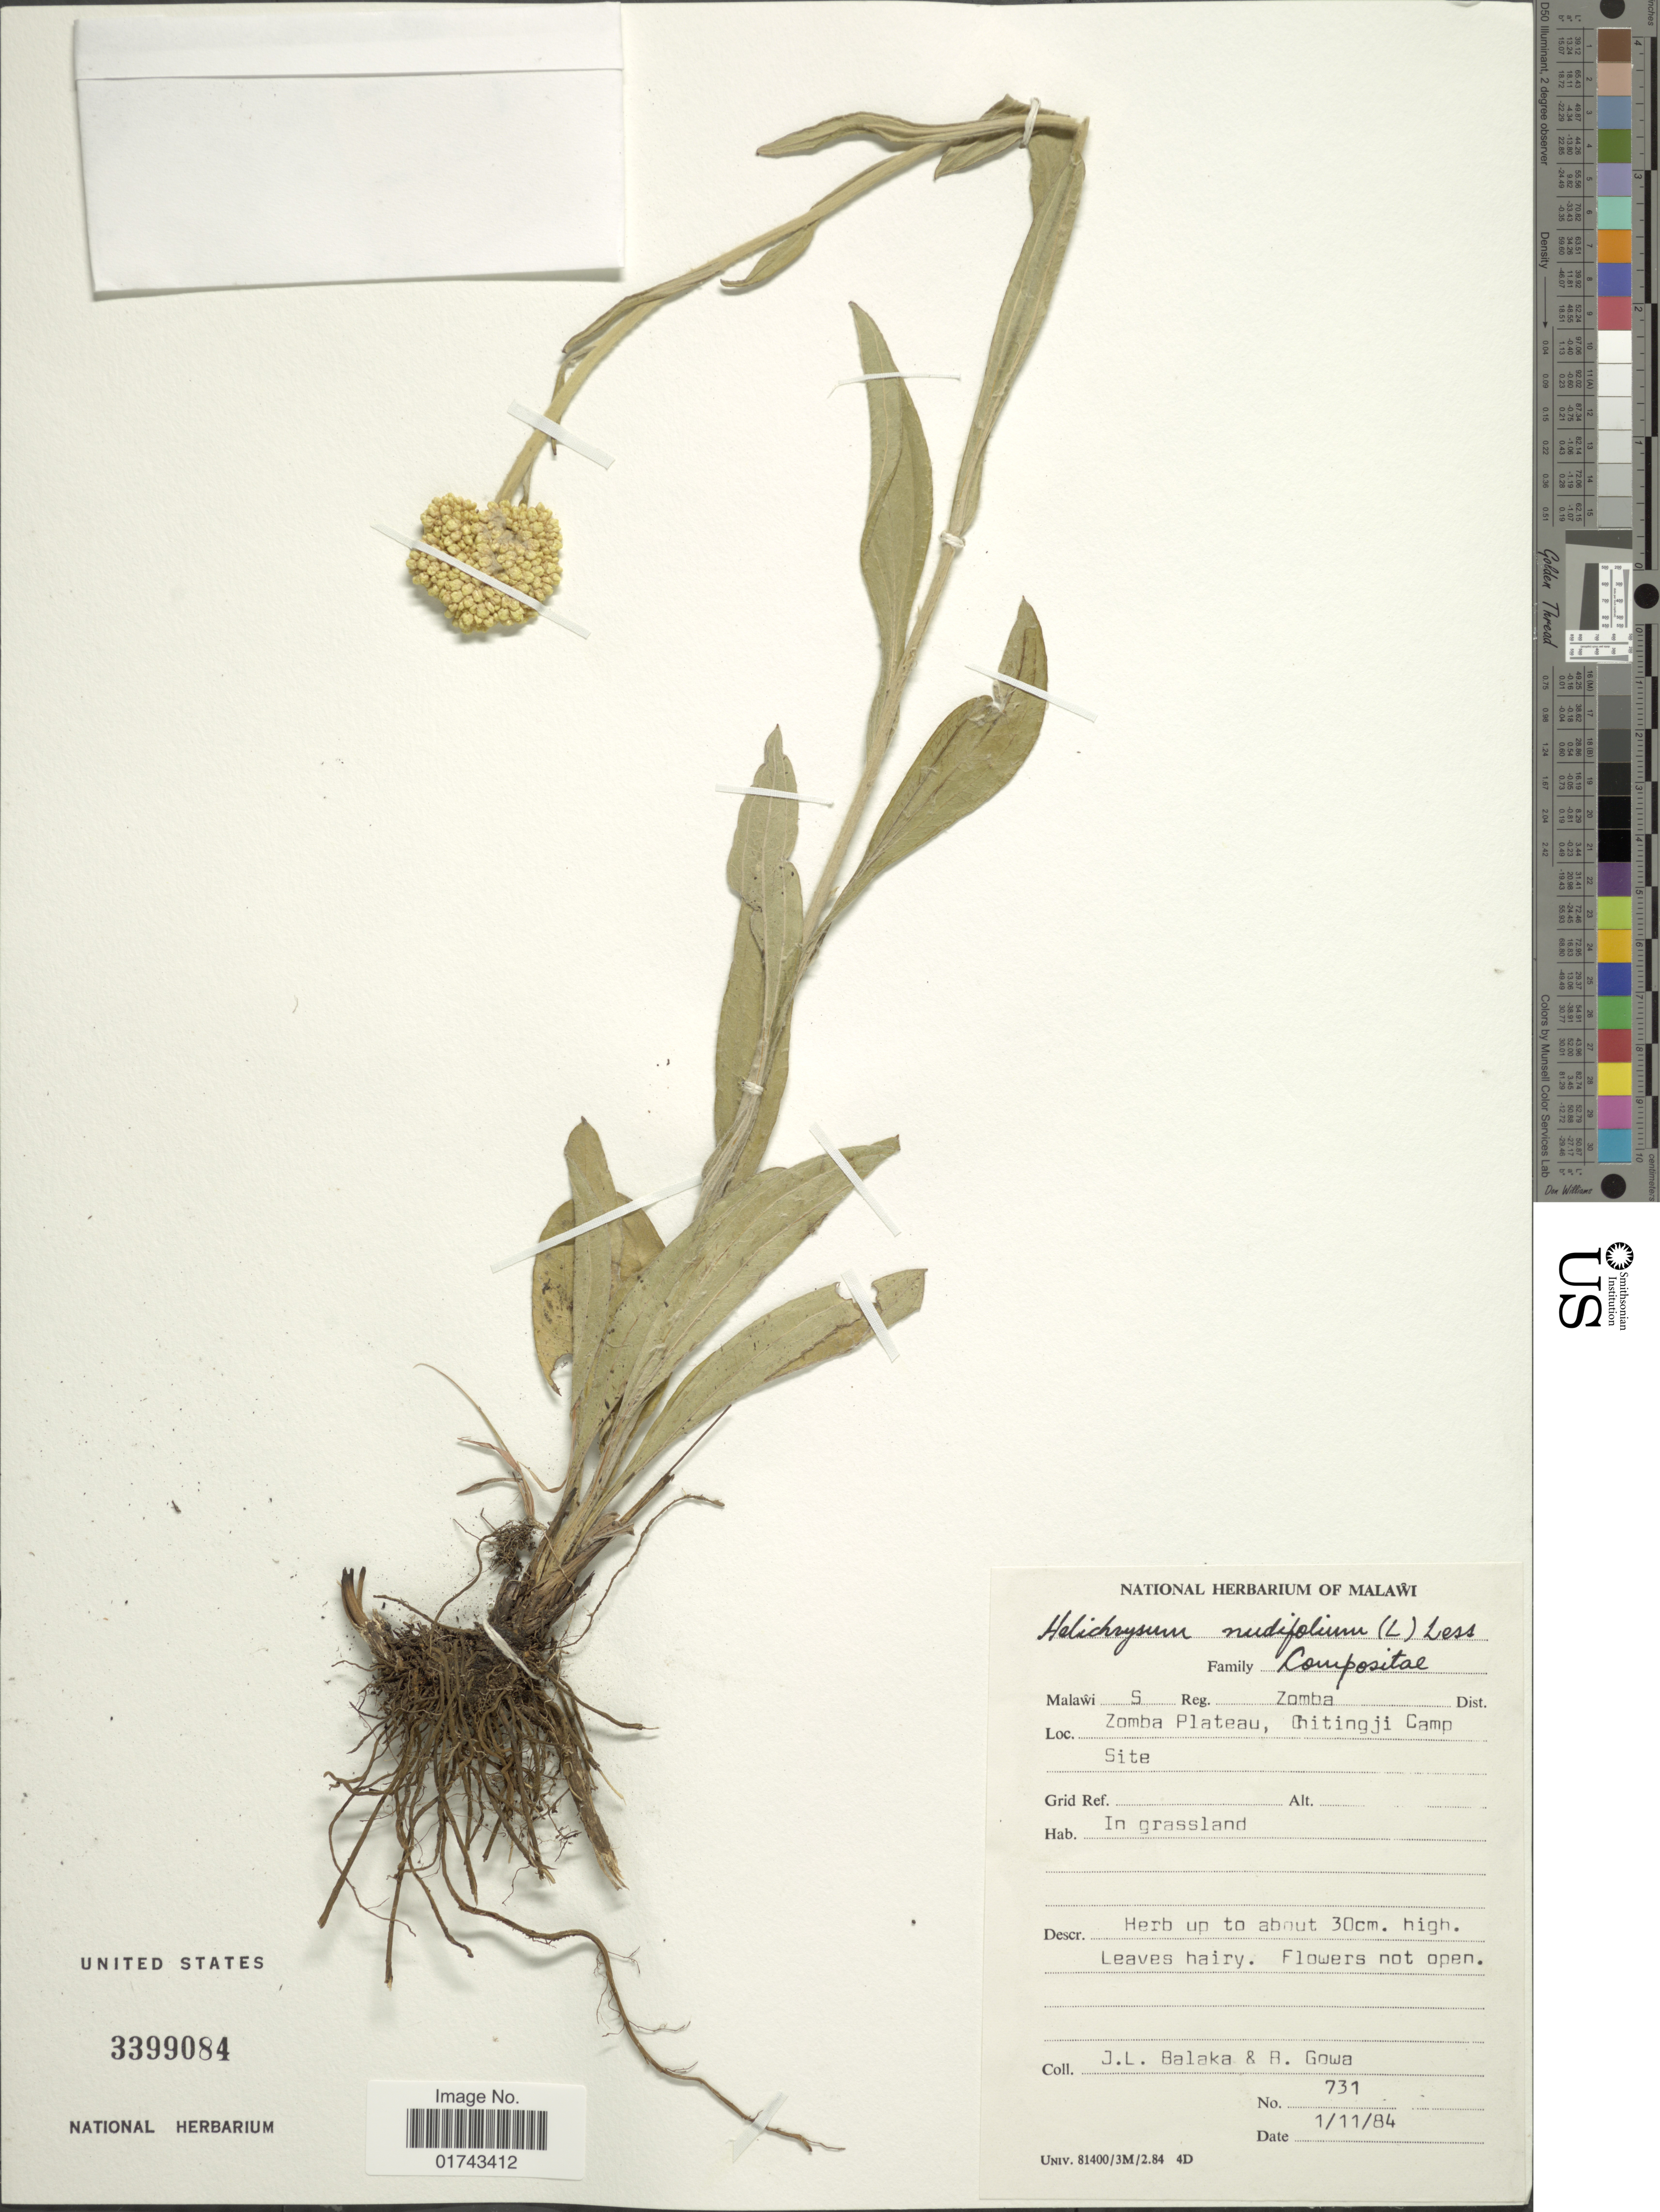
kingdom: Plantae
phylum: Tracheophyta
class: Magnoliopsida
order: Asterales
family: Asteraceae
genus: Helichrysum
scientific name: Helichrysum nudifolium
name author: (L.) Less.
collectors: J. Balaka & R. Gowa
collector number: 731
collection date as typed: Transcribed d/m/y: 1/11/84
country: Malawi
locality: Malawi S, Reg. Zomba Dist., Zomba Plateau, Ohiting Camp Site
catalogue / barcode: US 3399084